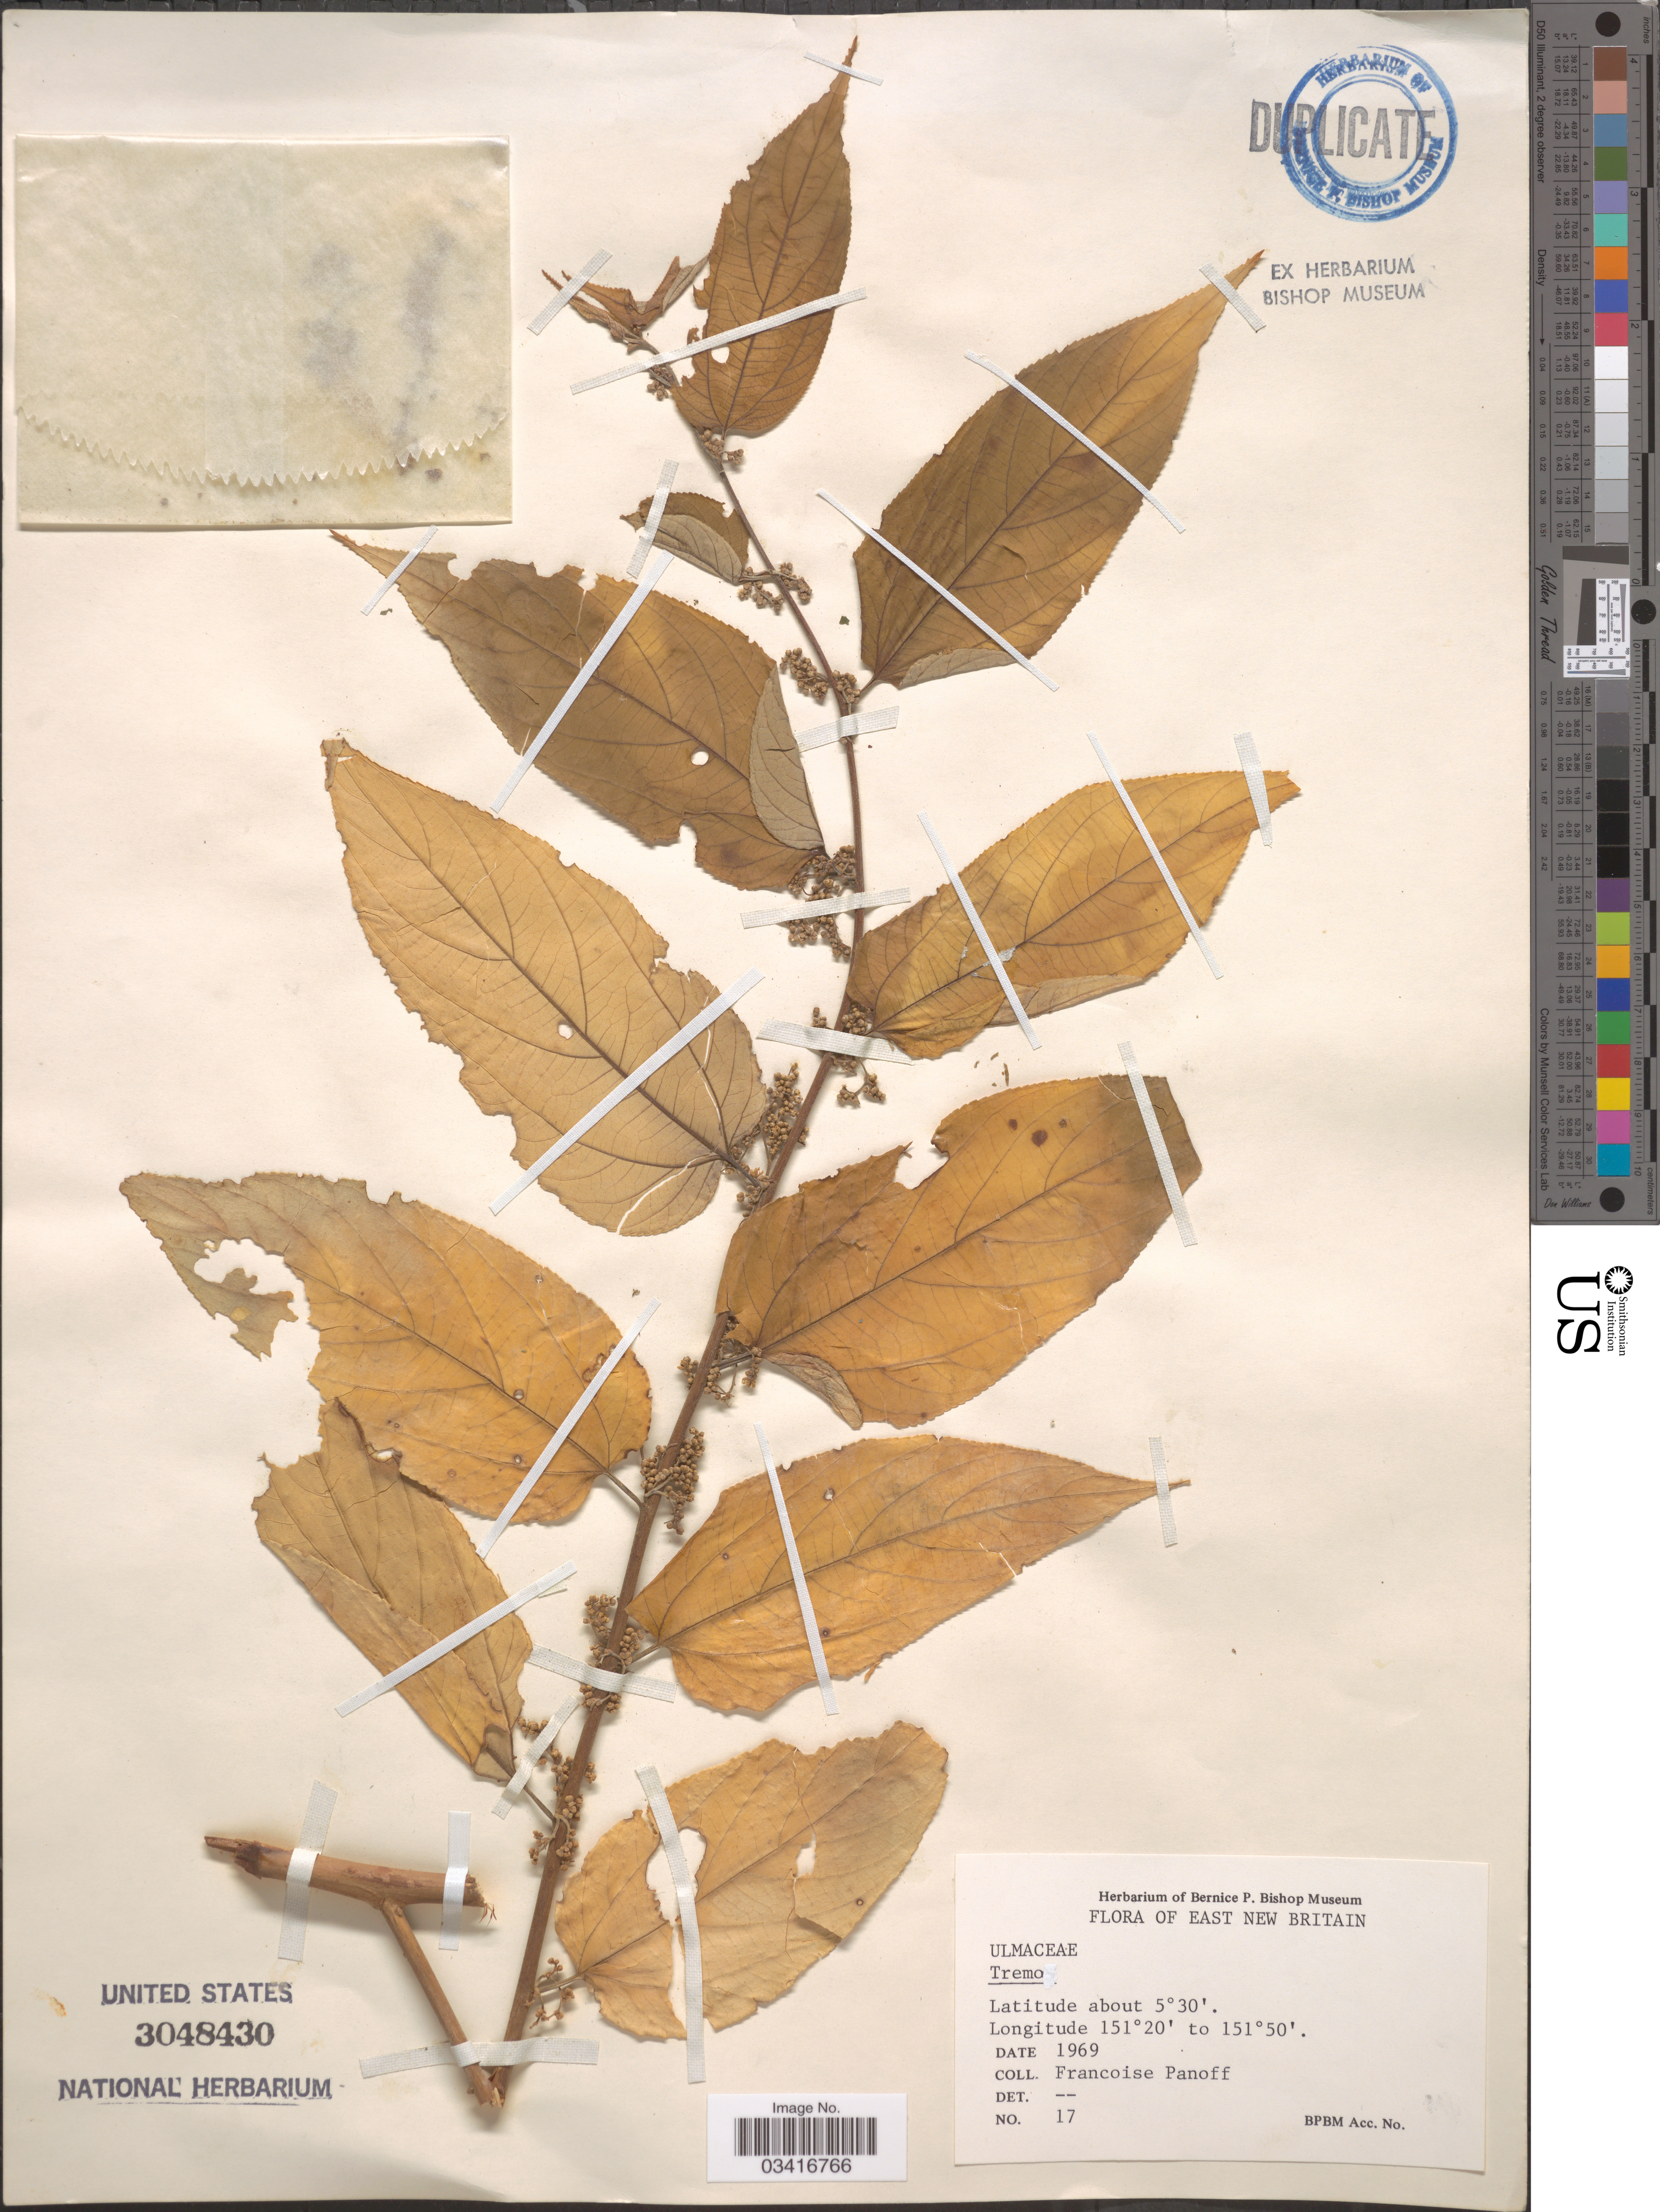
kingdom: Plantae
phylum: Tracheophyta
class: Magnoliopsida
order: Rosales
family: Cannabaceae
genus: Trema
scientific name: Trema sp.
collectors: F. Panoff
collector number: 17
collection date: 1969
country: Papua New Guinea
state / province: East New Britain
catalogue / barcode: US 3048430